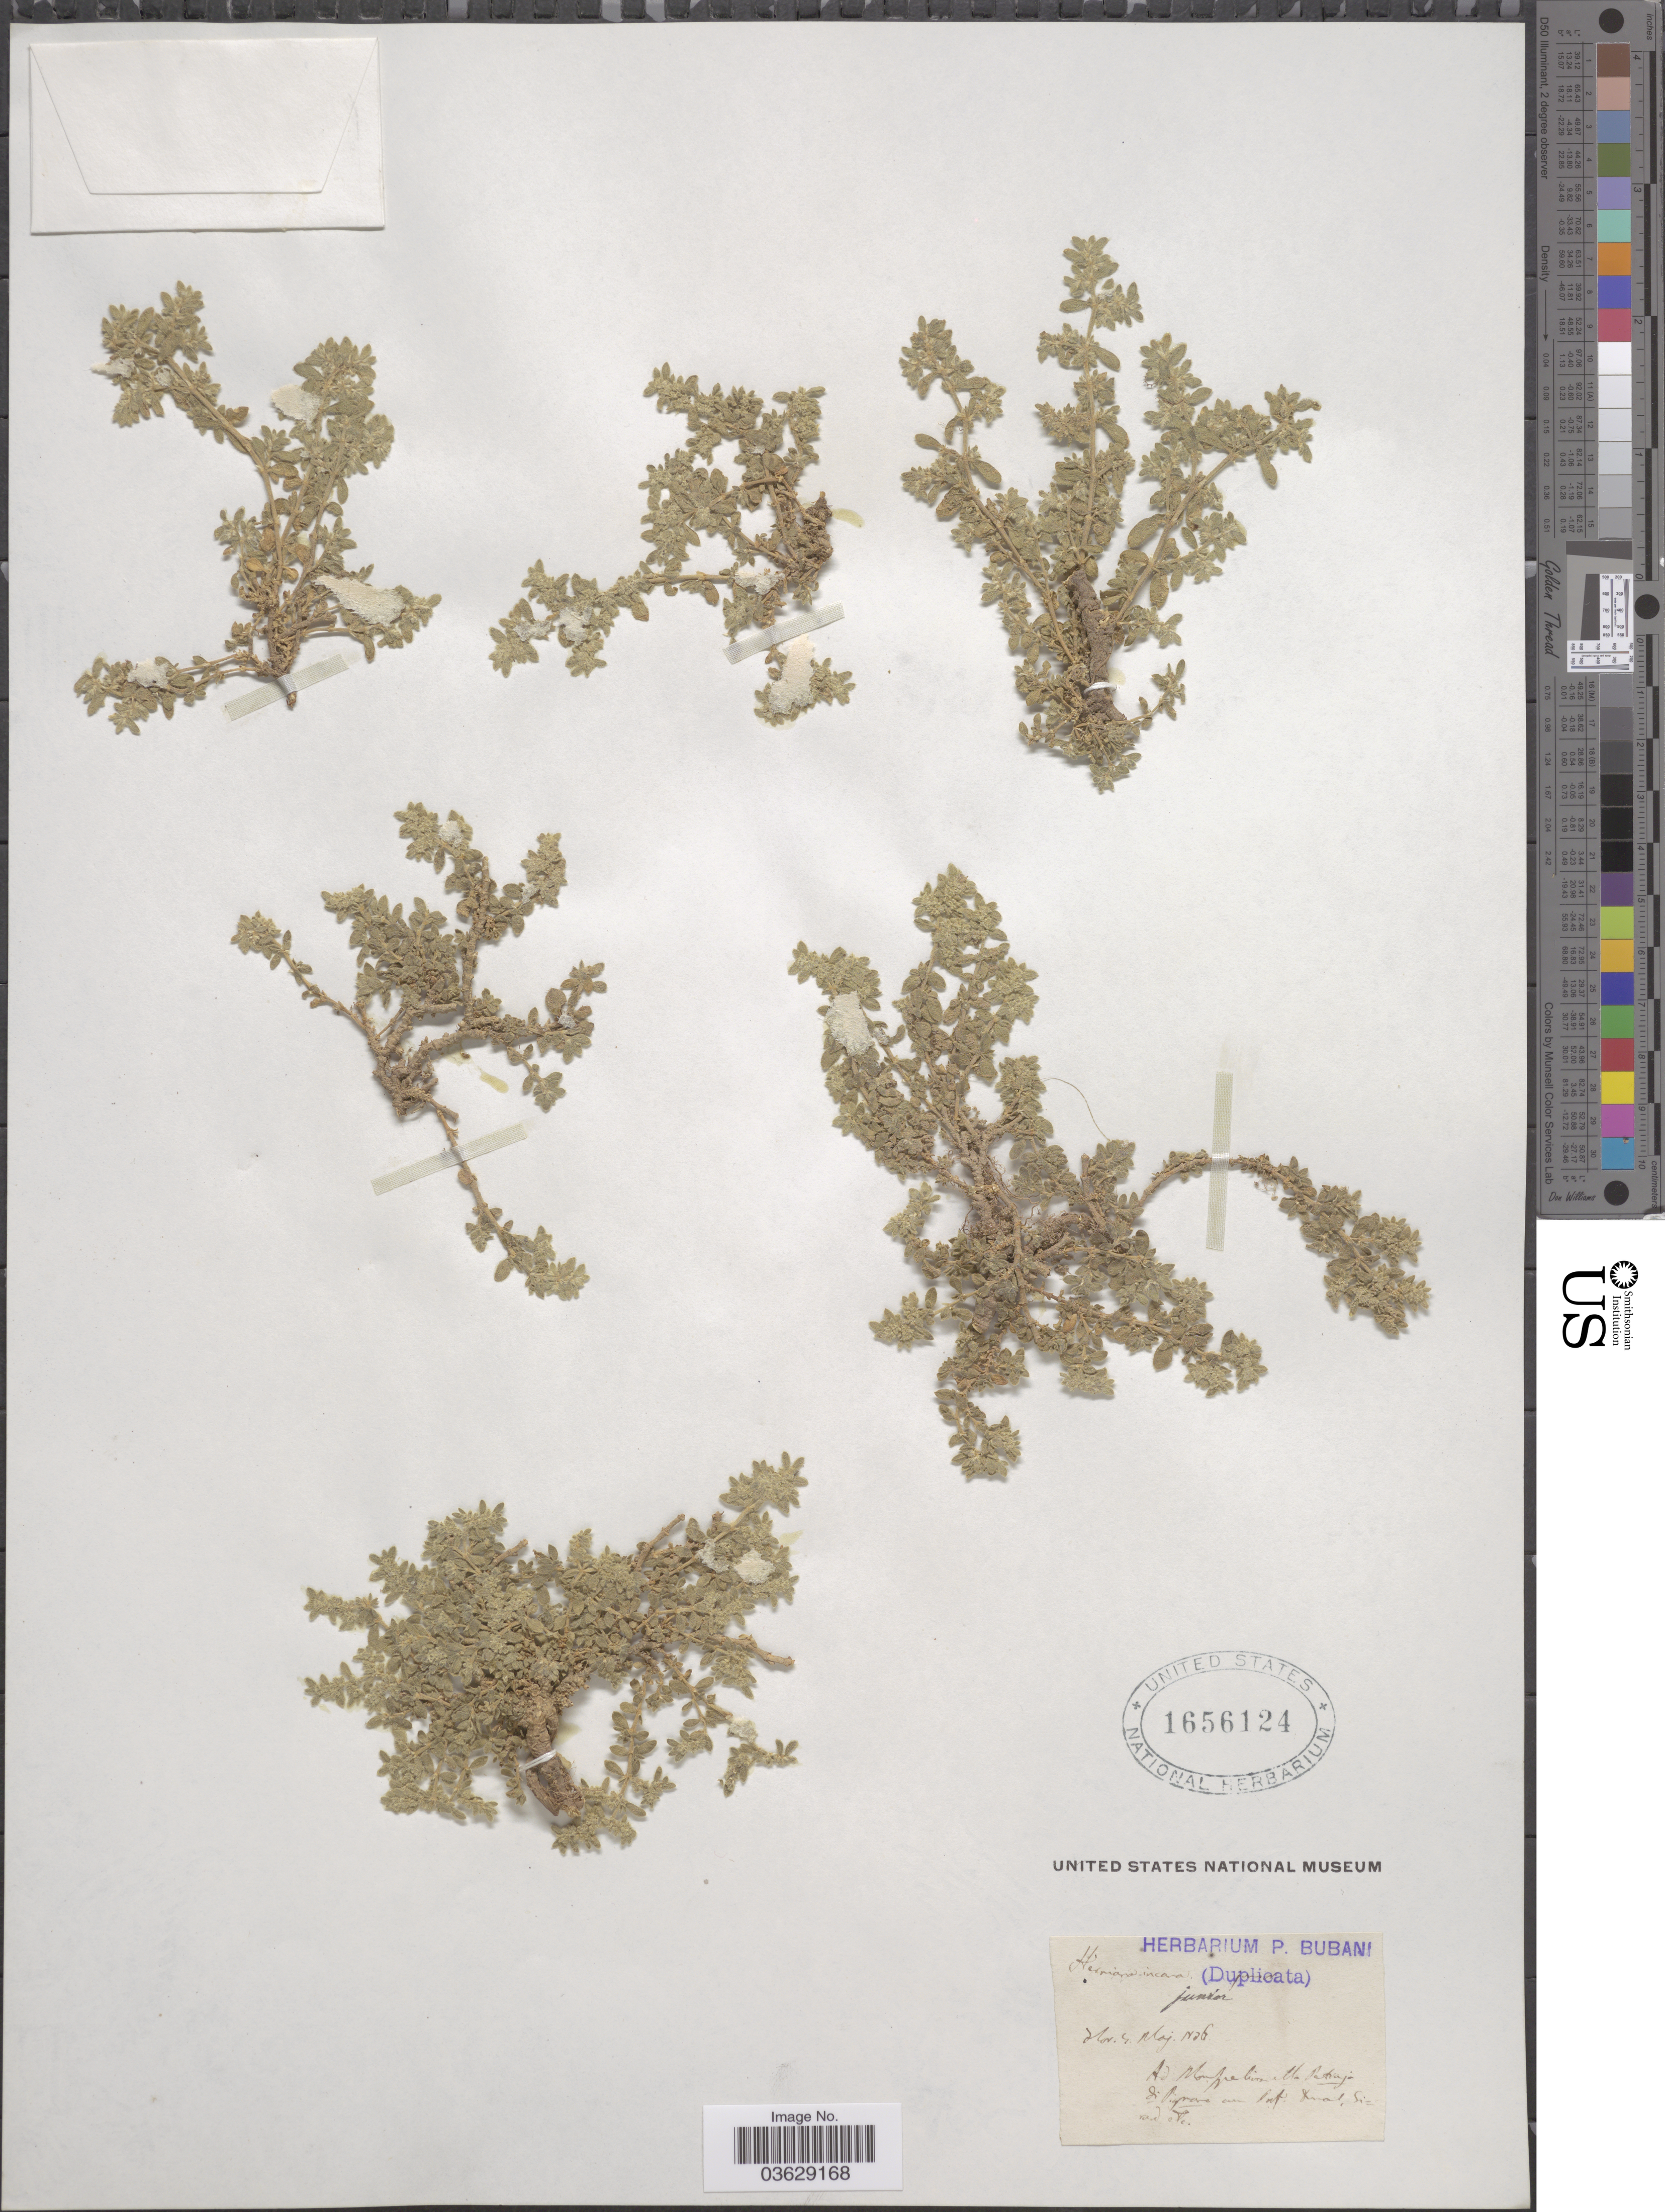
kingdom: Plantae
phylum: Tracheophyta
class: Magnoliopsida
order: Caryophyllales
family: Caryophyllaceae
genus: Herniaria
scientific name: Herniaria incana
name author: Lam.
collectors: ex herb. P. Bubani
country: Italy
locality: Ad Monpebira Ma Petraia d'Pignano en Pnt. Dral, Sirad, etc. [unsure placement] [interpreted]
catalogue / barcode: US 1656124